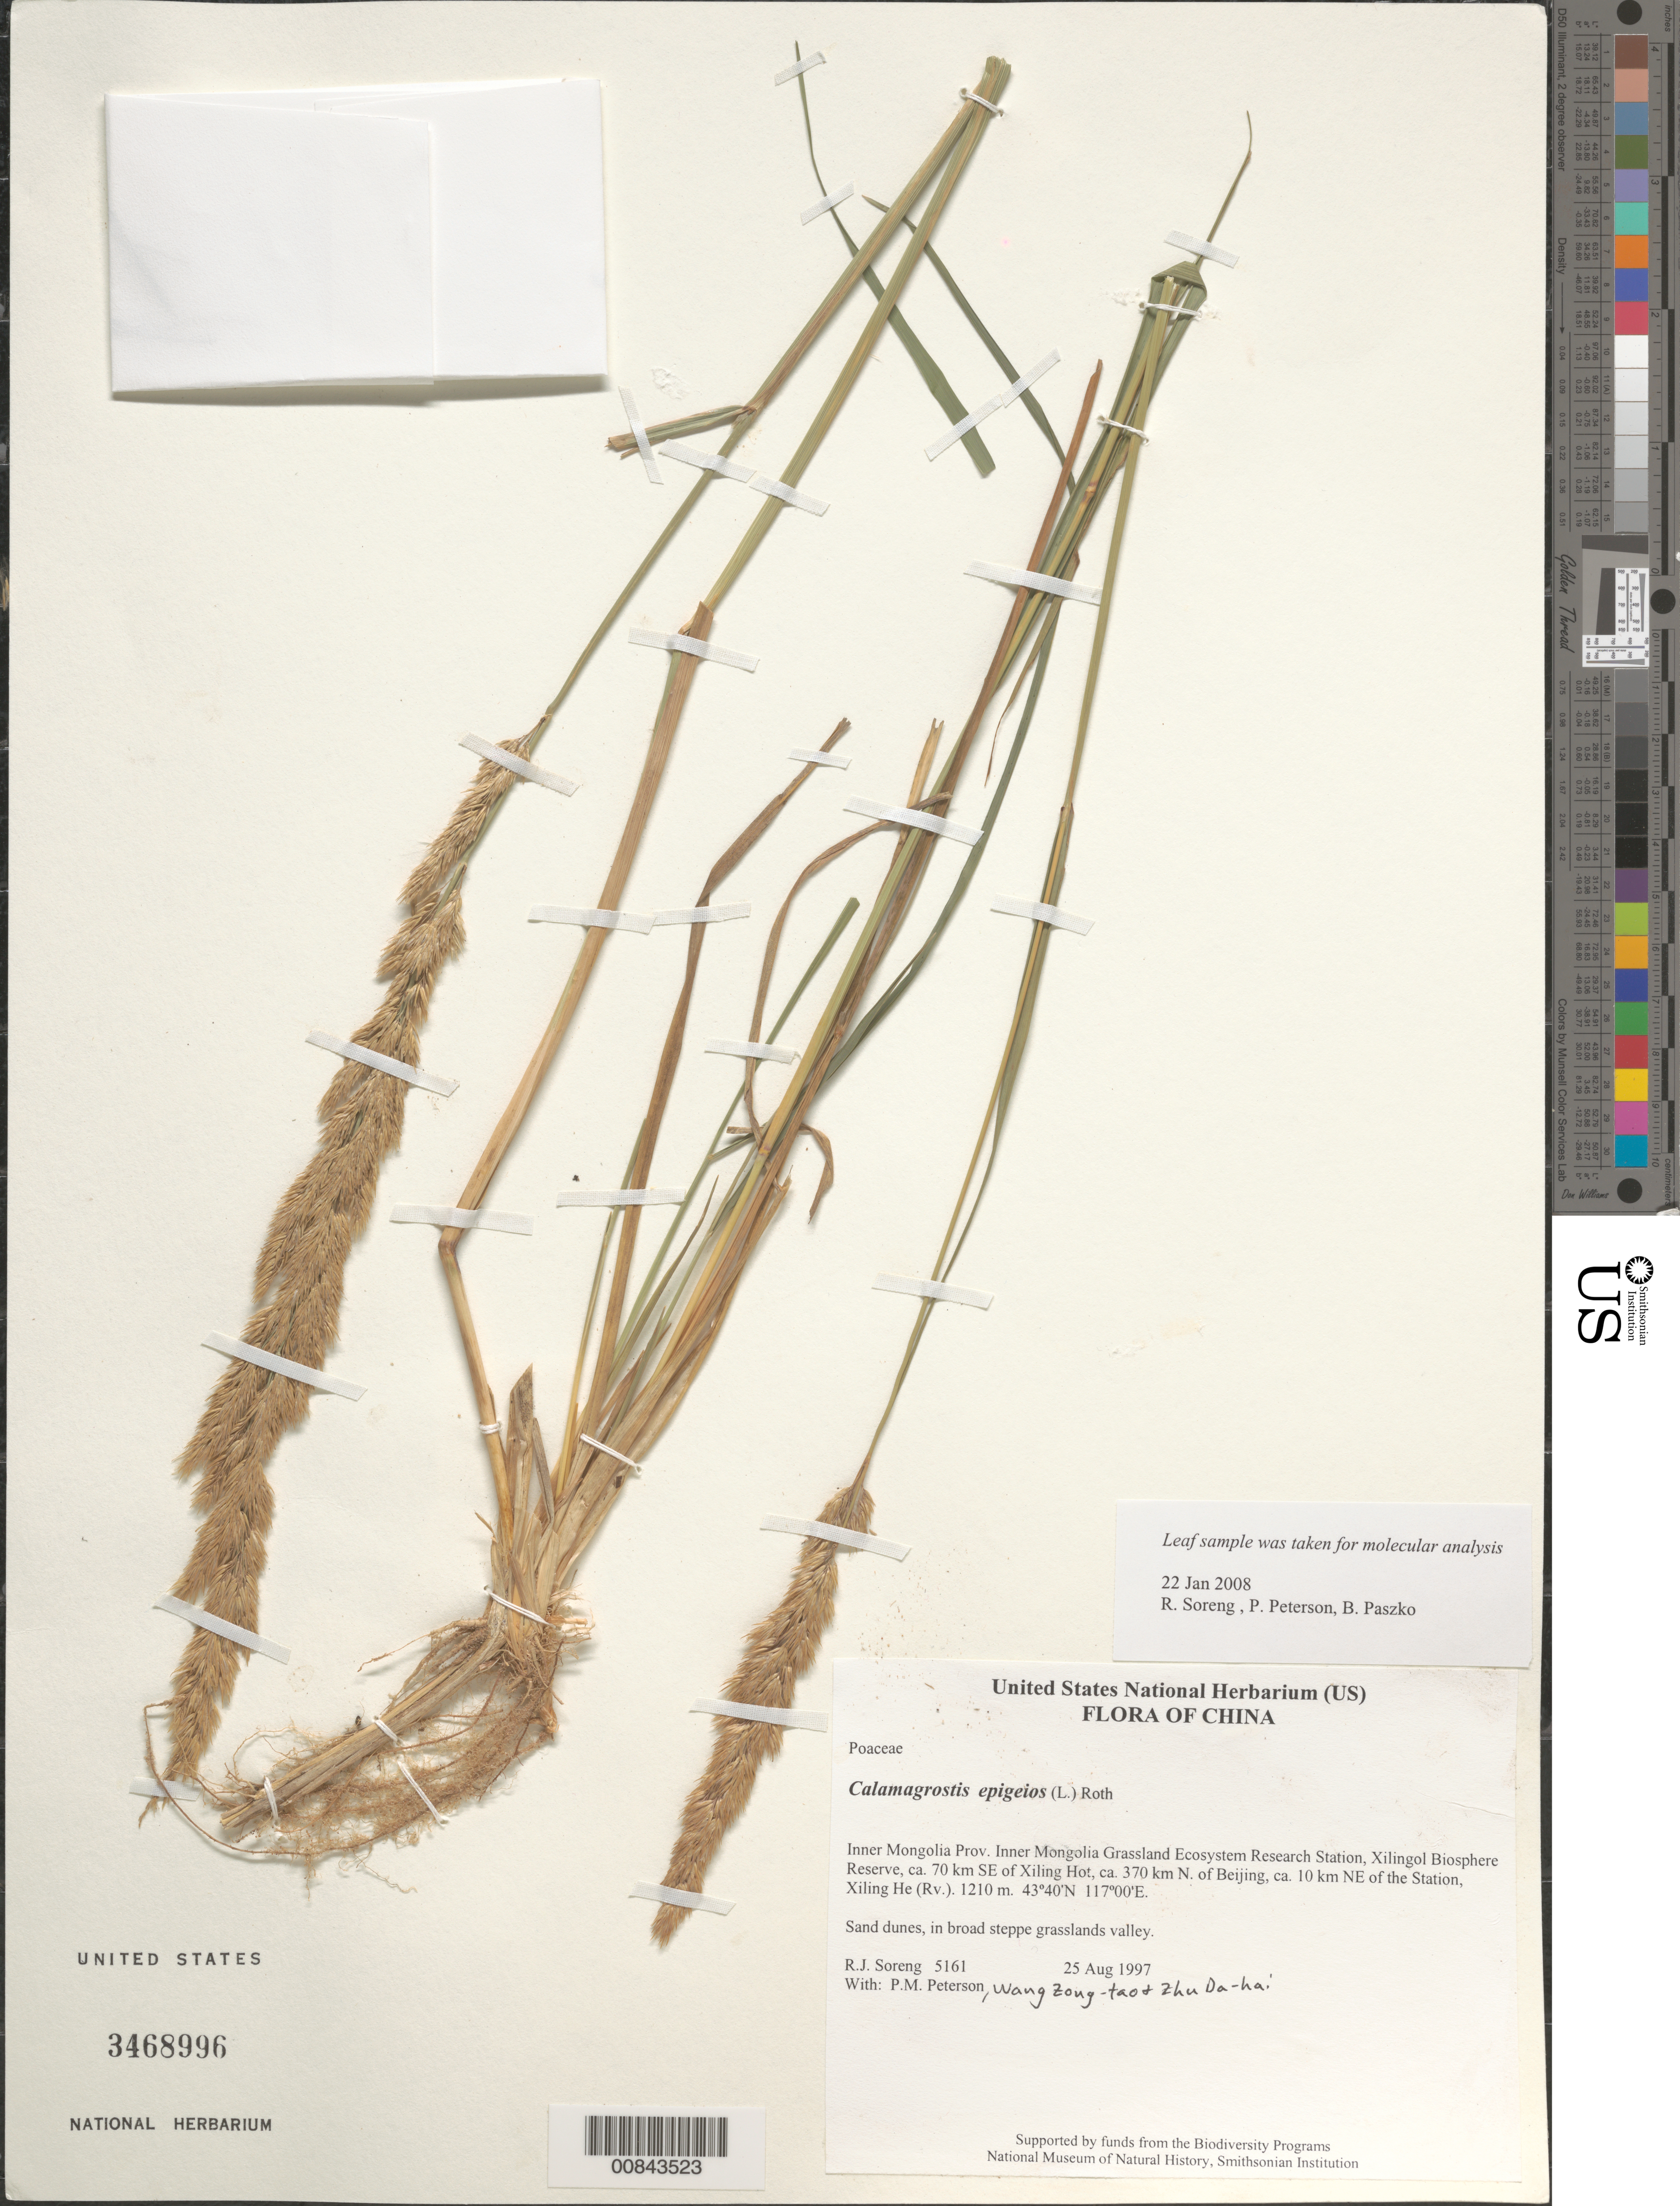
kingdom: Plantae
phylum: Tracheophyta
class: Liliopsida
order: Poales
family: Poaceae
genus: Calamagrostis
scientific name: Calamagrostis epigeios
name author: (L.) Roth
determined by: Soreng, Robert J., Research Associate (BOT), Smithsonian Institution - National Museum of Natural History (UNITED STATES)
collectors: R. J. Soreng, P. M. Peterson & Zhu Da-hai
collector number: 5161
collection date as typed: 25 Aug 1997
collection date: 1997-08-25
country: China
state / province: Nei Monggol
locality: Inner Mongolia Grassland Ecosystem Research Station, Xilingol Biosphere Reserve, ca. 70 km SE of Xiling Hot, ca. 370 km N. of Beijing, ca. 10 km NE of the Station, Xiling He (Rv.)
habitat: Sand dunes, in broad steppe grasslands valley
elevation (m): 1210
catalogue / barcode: US 3468996